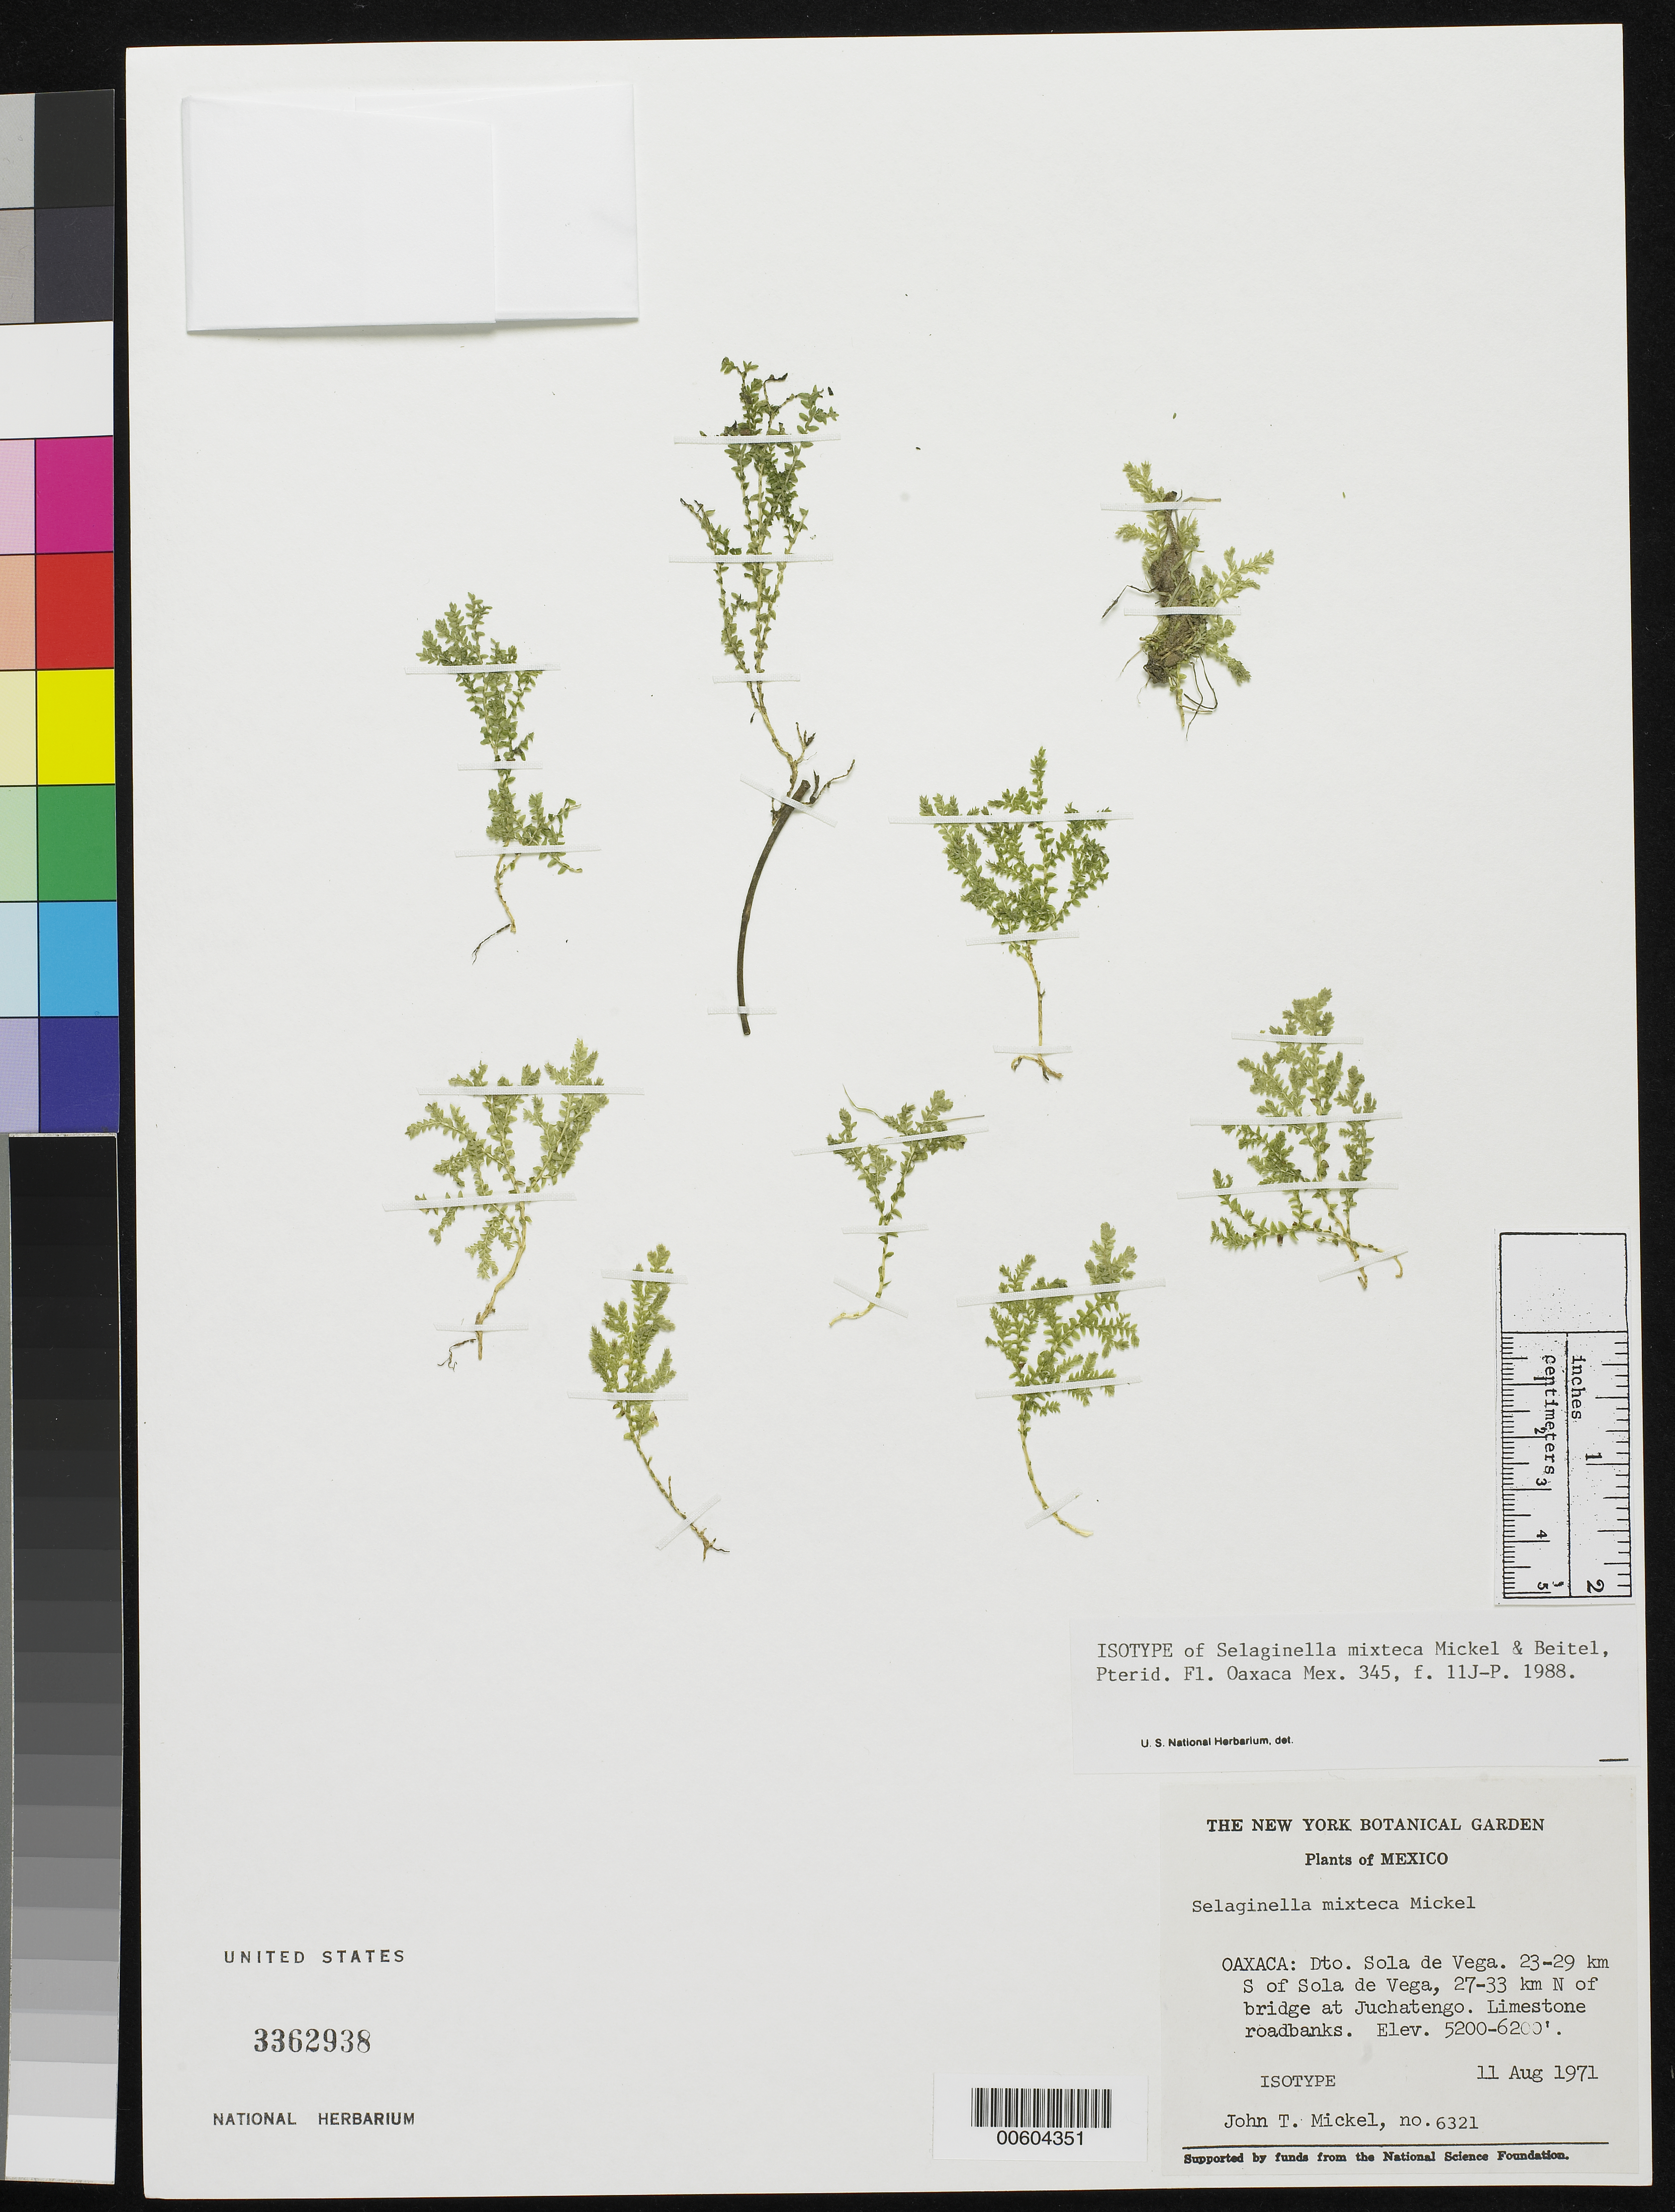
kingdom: Plantae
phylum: Tracheophyta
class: Lycopodiopsida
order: Selaginellales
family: Selaginellaceae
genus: Selaginella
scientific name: Selaginella mixteca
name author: Mickel & Beitel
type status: Isotype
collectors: J. T. Mickel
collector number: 6321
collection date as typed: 11 Aug 1971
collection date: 1971-08-11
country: Mexico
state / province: Oaxaca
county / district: Sola de Vega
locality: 23-29 km S of Sola de Vega, 27-33 km N of bridge at Juchatengo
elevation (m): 1585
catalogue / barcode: US 3362938